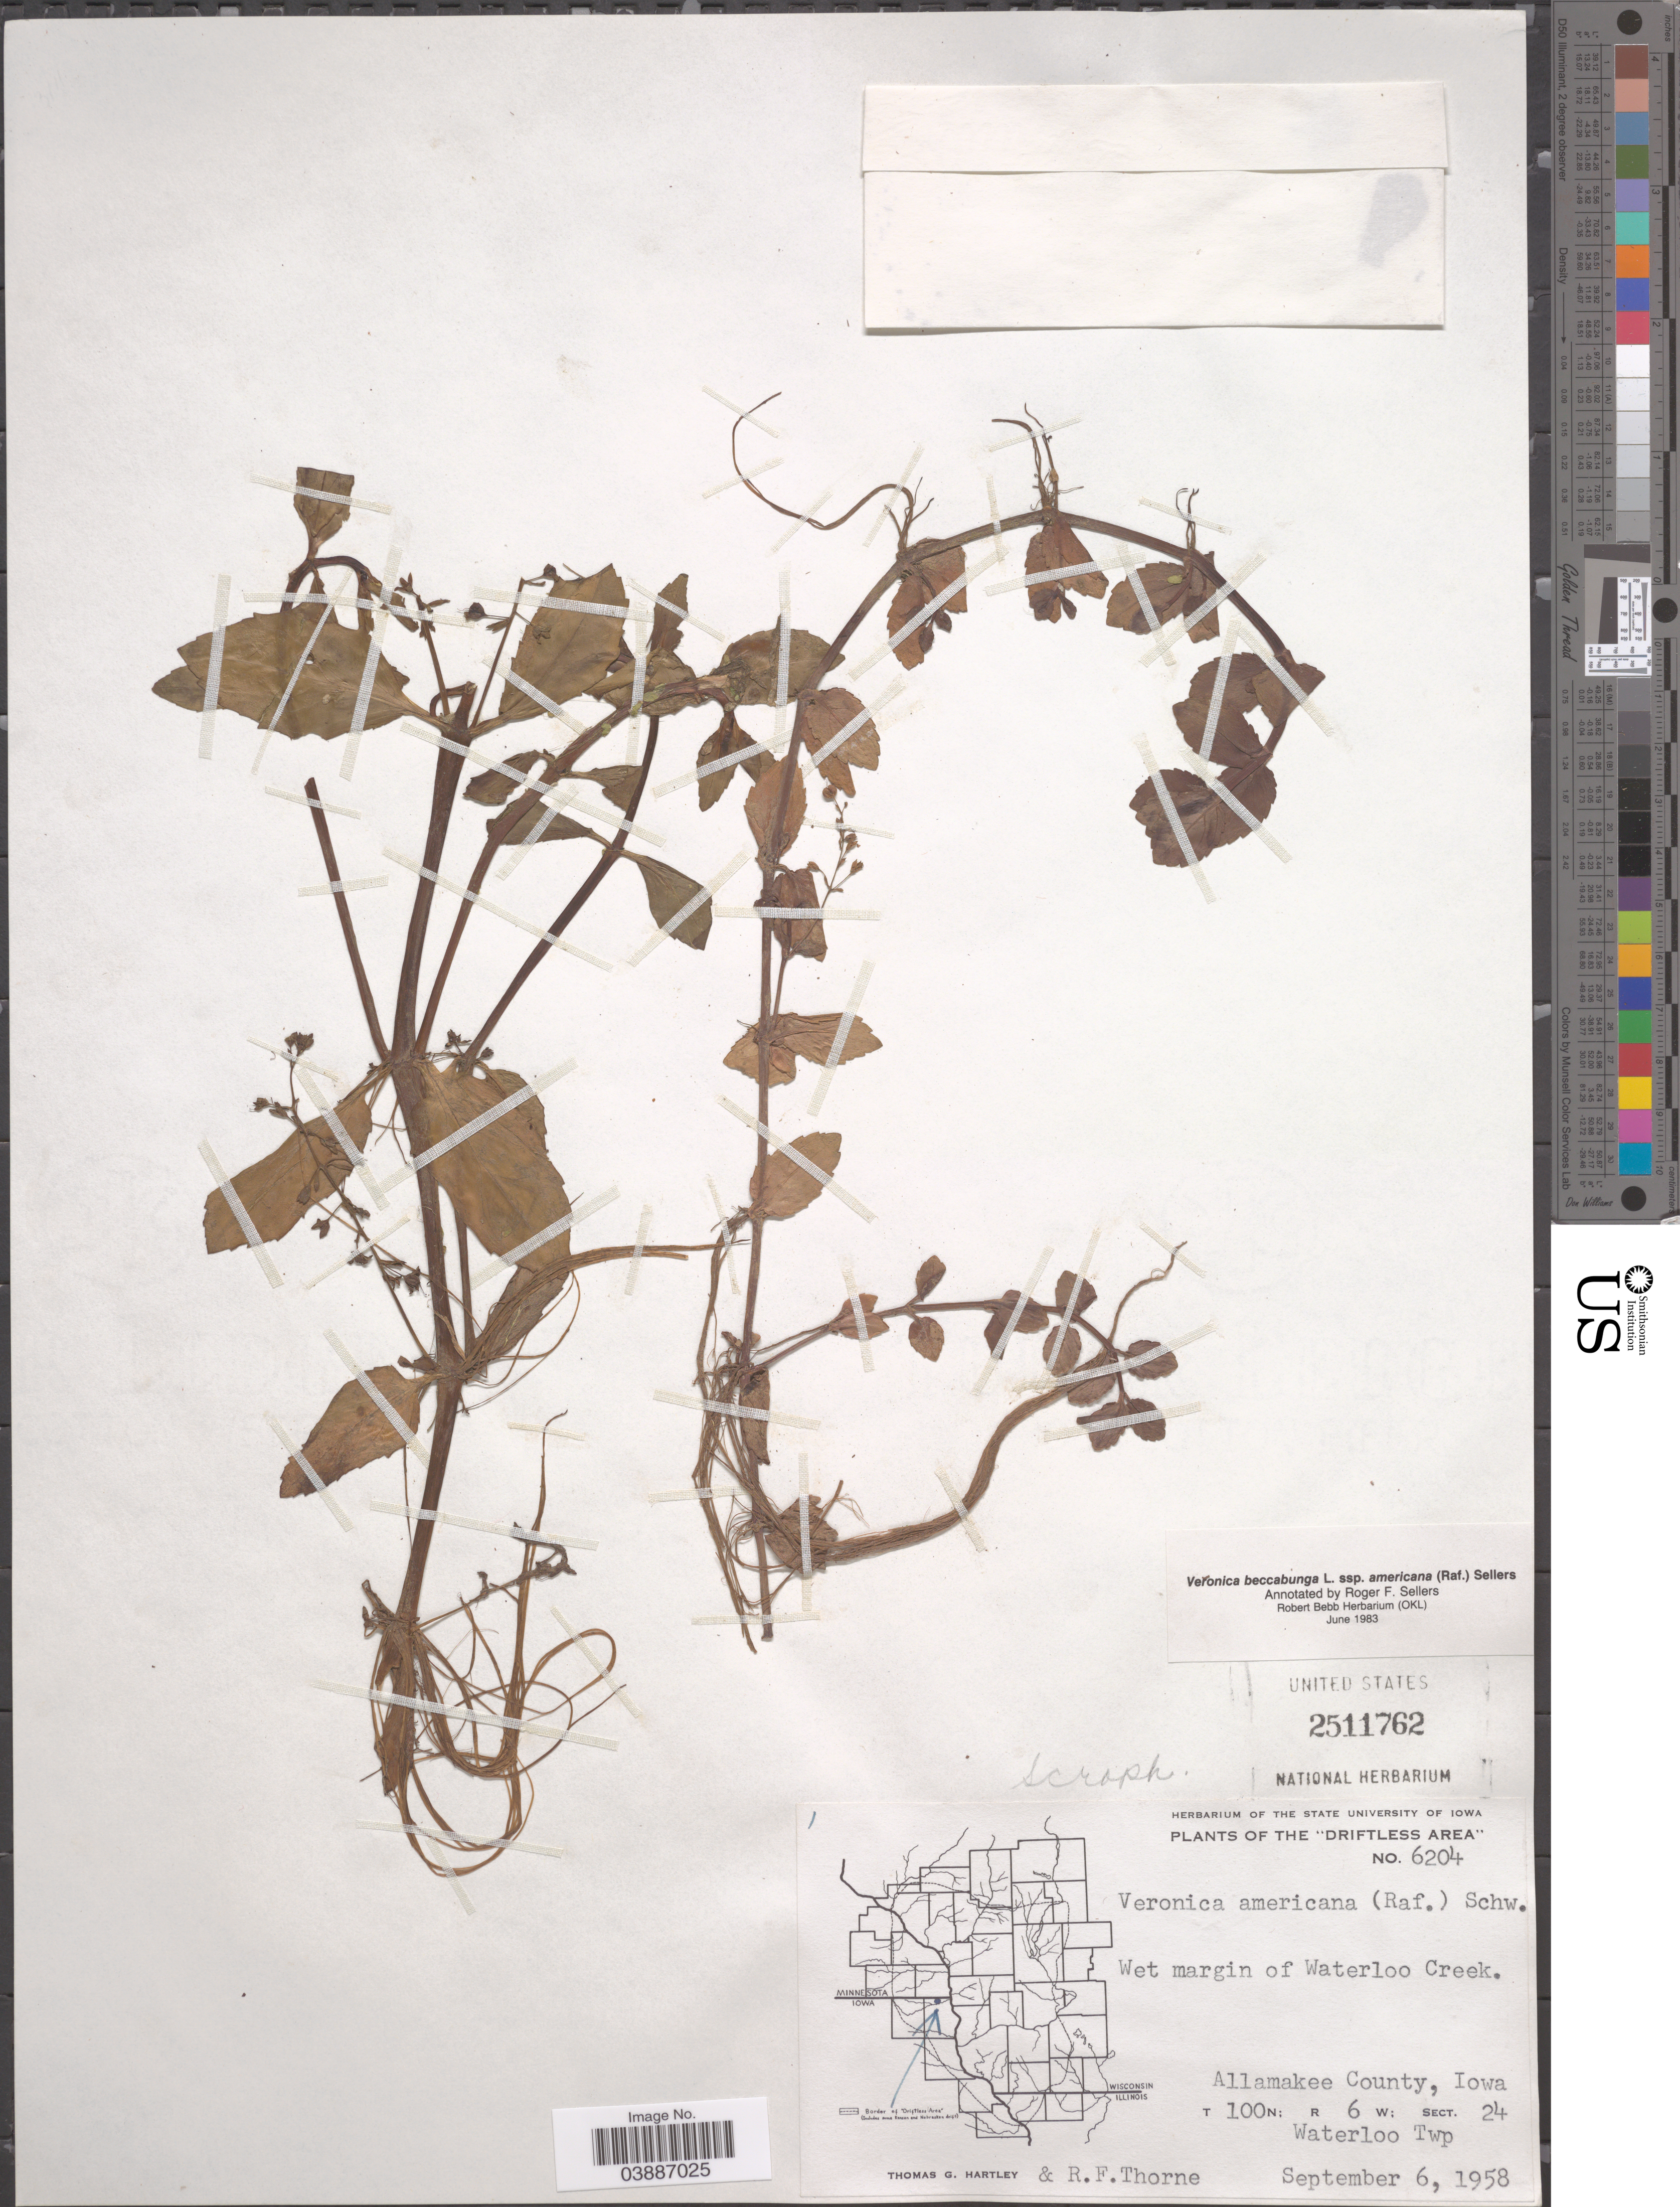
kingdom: Plantae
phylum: Tracheophyta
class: Magnoliopsida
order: Lamiales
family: Plantaginaceae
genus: Veronica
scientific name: Veronica beccabunga subsp. americana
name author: Raf.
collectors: T. G. Hartley & R. Thorne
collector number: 6204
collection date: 1958-09-06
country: United States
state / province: Iowa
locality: The "Driftless Area". Wet margin of Waterloo Creek. Allamakee County, T 100 N; R 6 W; Sect. 24. Waterloo Twp.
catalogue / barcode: US 2511762